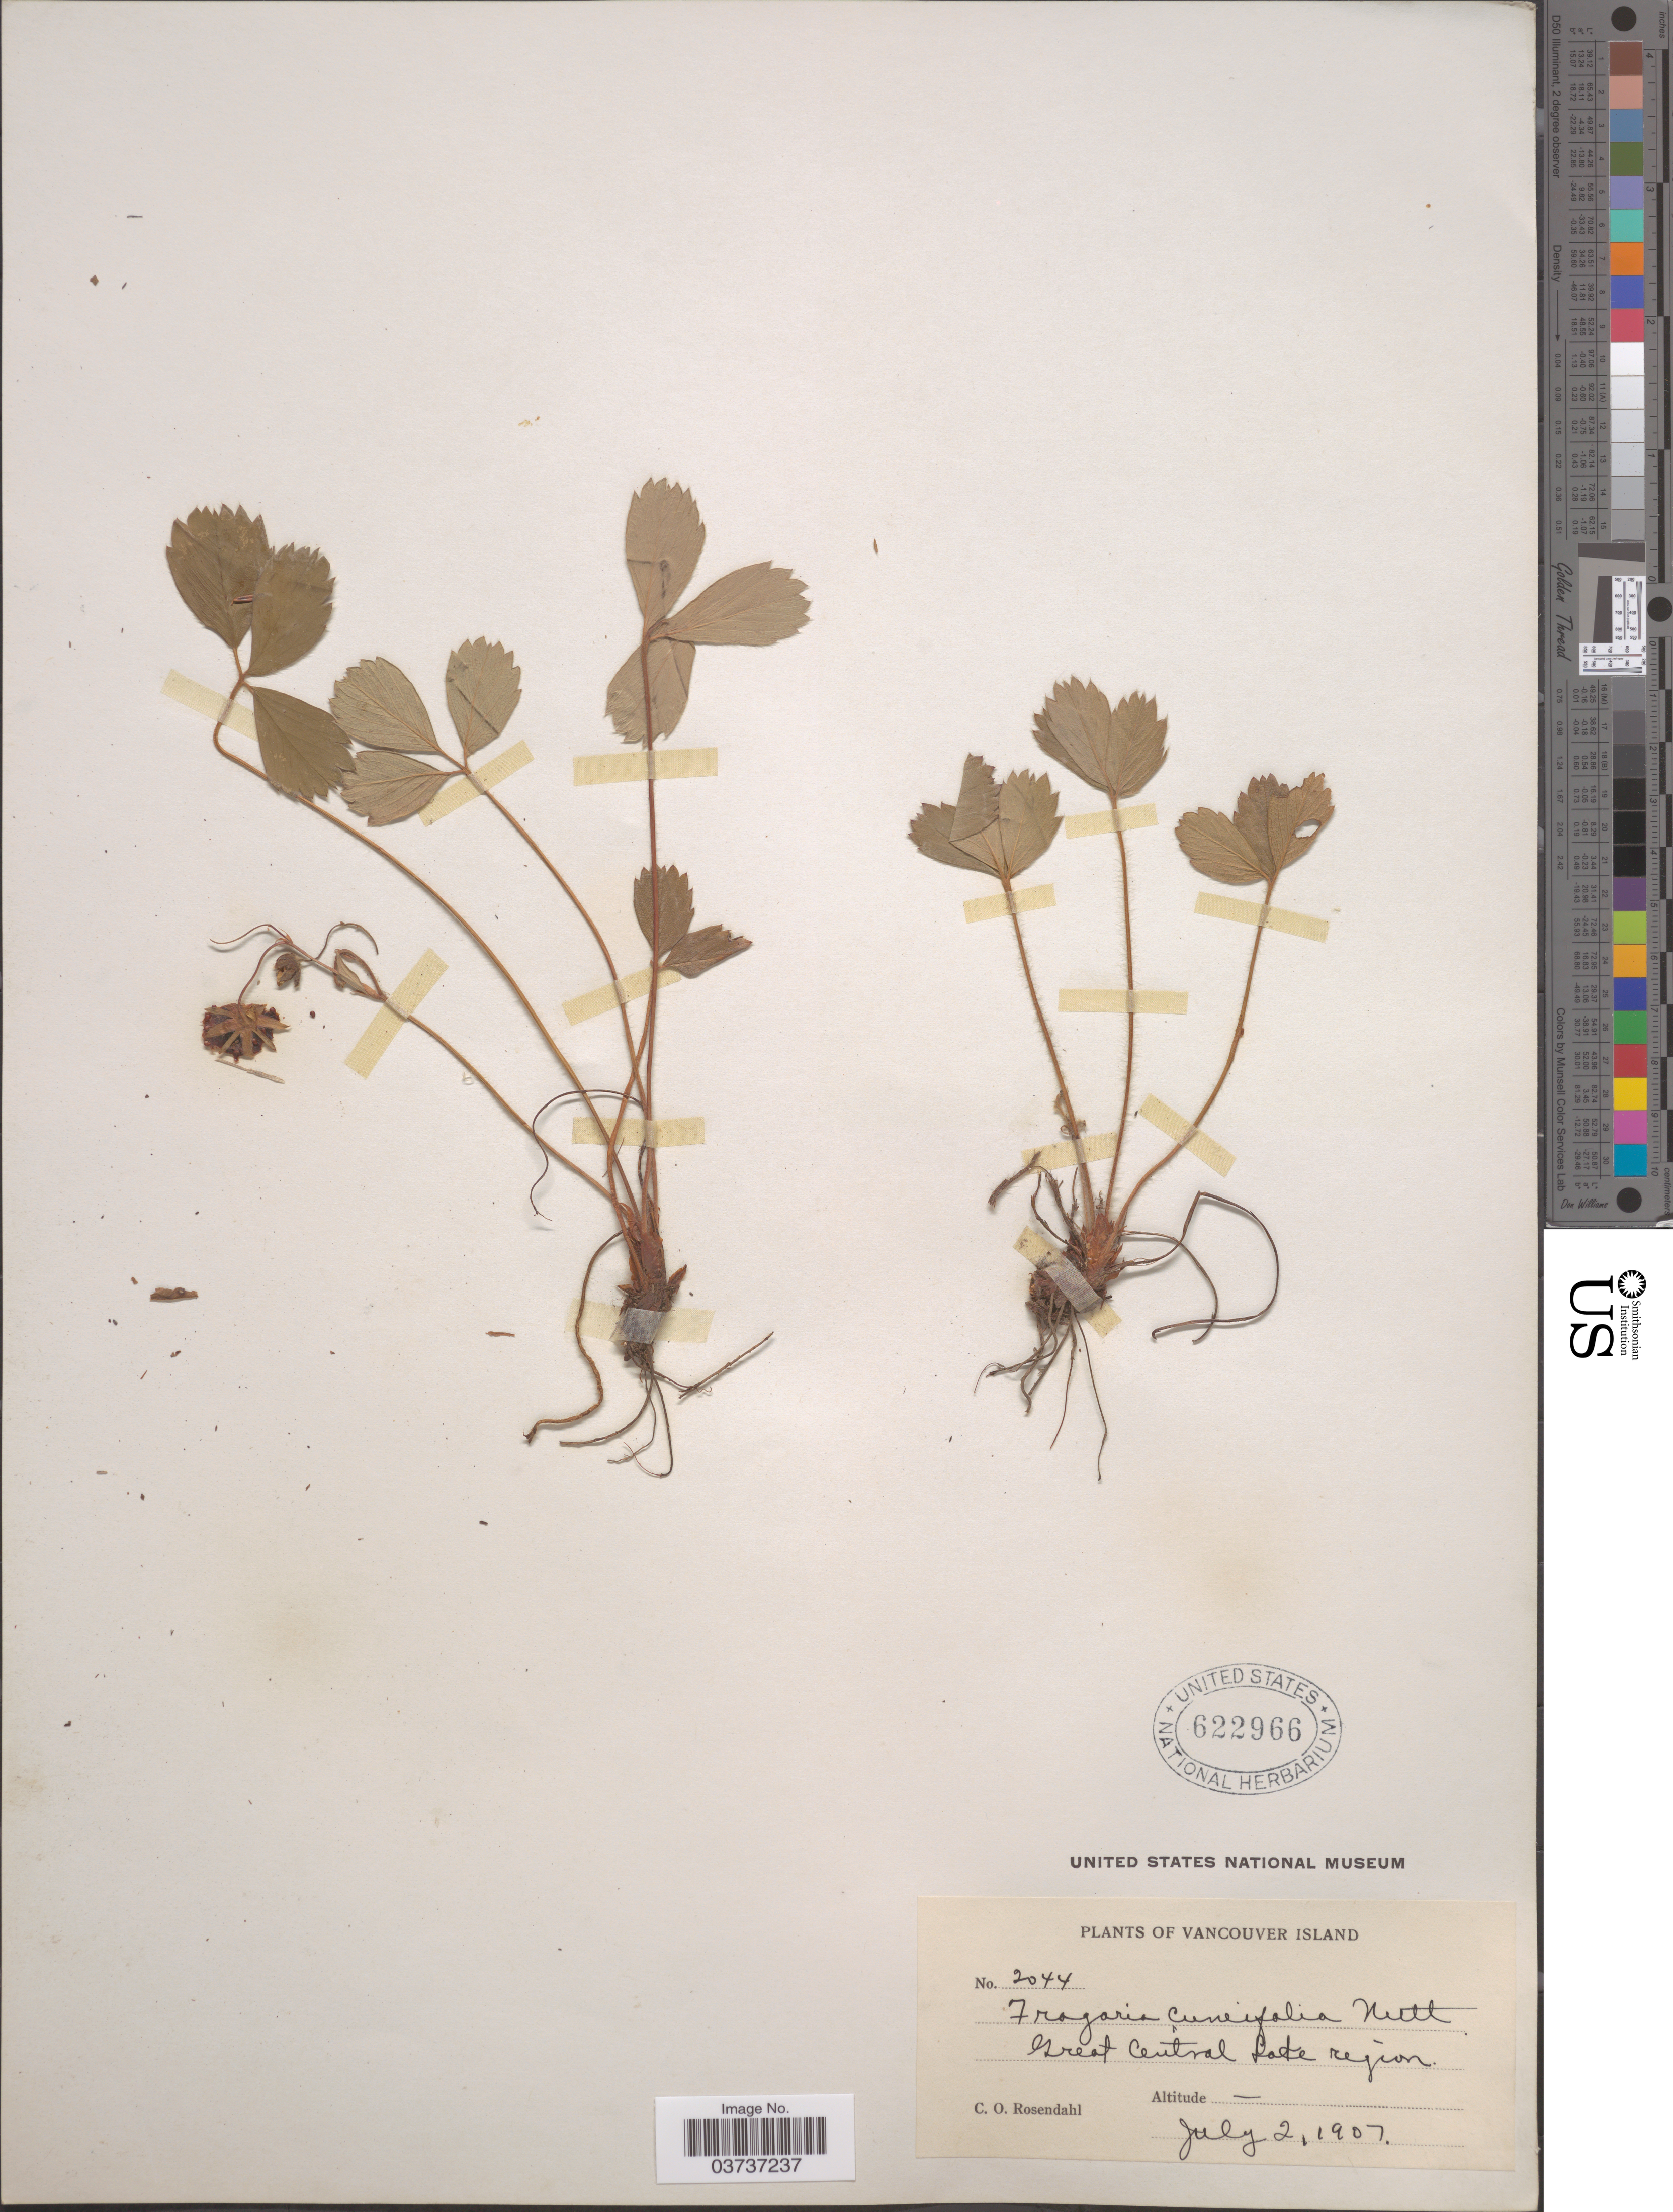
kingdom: Plantae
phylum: Tracheophyta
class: Magnoliopsida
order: Rosales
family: Rosaceae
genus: Fragaria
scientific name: Fragaria cuneifolia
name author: Nutt. ex Howell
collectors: C. O. Rosendahl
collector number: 2044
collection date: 1907-07-02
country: Canada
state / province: British Columbia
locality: Vancouver Island. Great Central Lake region.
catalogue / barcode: US 622966